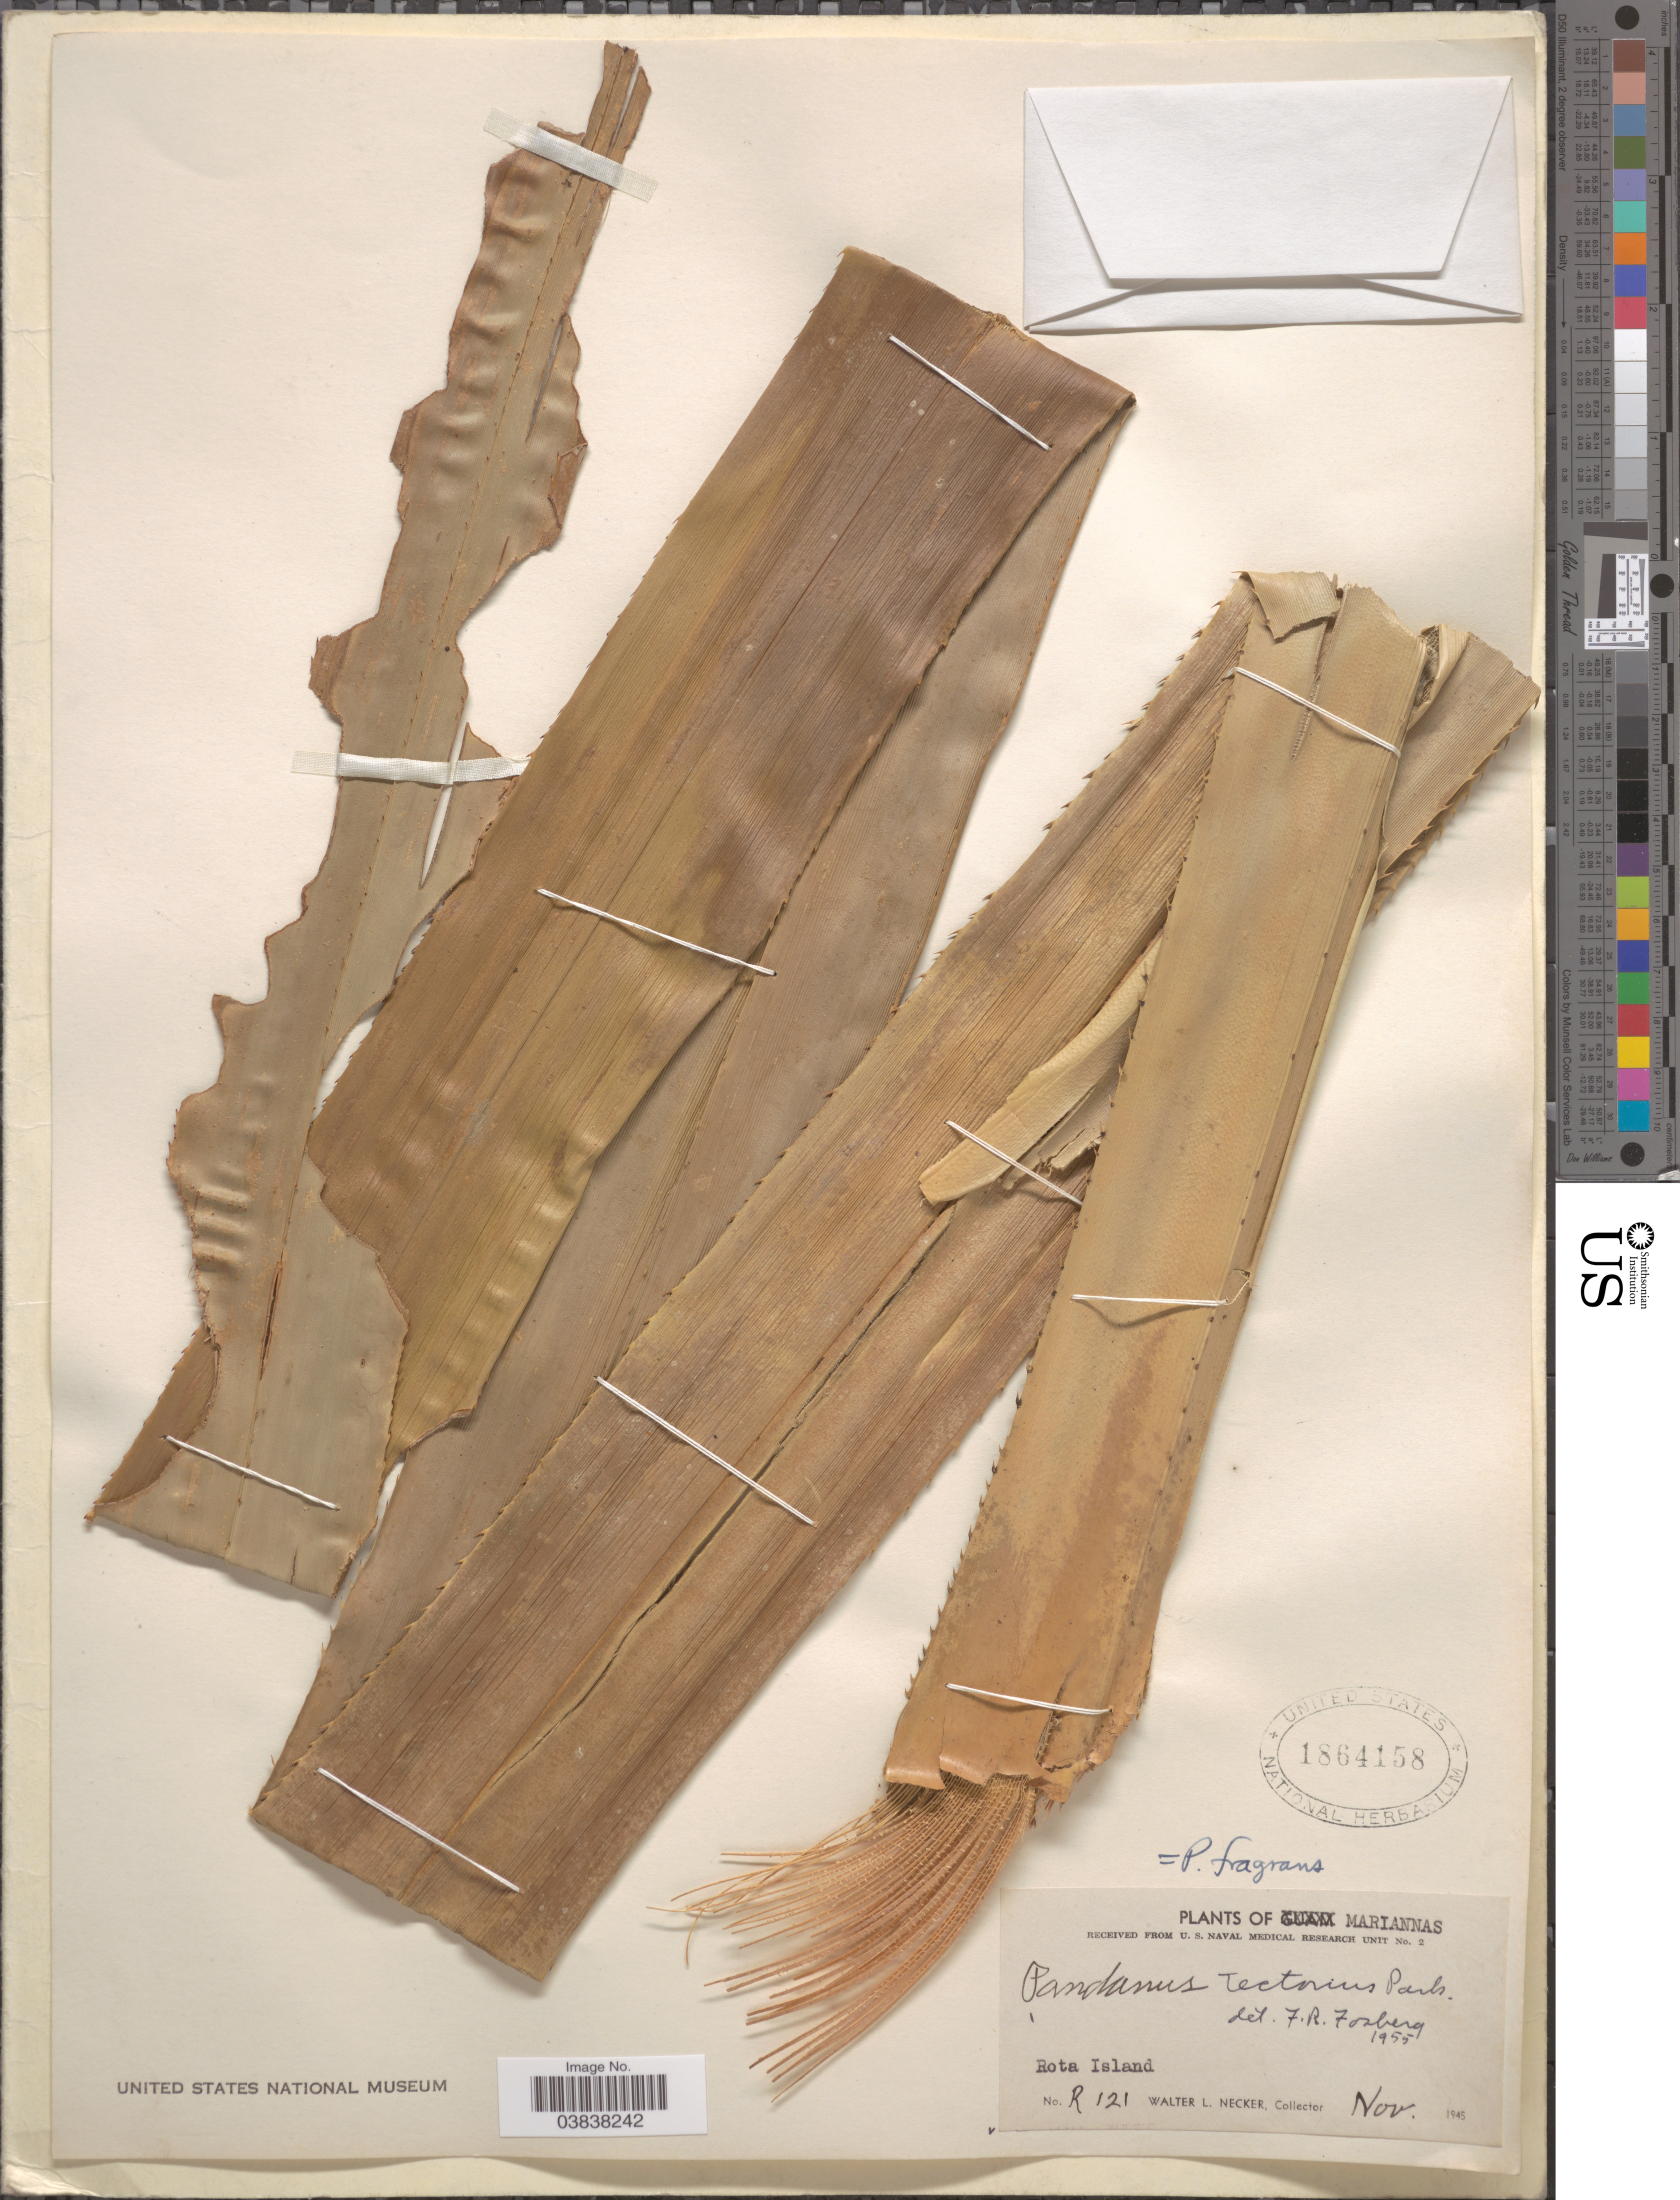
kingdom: Plantae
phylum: Tracheophyta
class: Liliopsida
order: Pandanales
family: Pandanaceae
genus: Pandanus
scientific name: Pandanus tectorius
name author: Parkinson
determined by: Strong, Mark T., (BOT), Smithsonian Institution - National Museum of Natural History (UNITED STATES)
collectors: W. L. Necker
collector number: R121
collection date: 1945-11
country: Northern Mariana Islands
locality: Mariannas. Rota Island.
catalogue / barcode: US 1864158